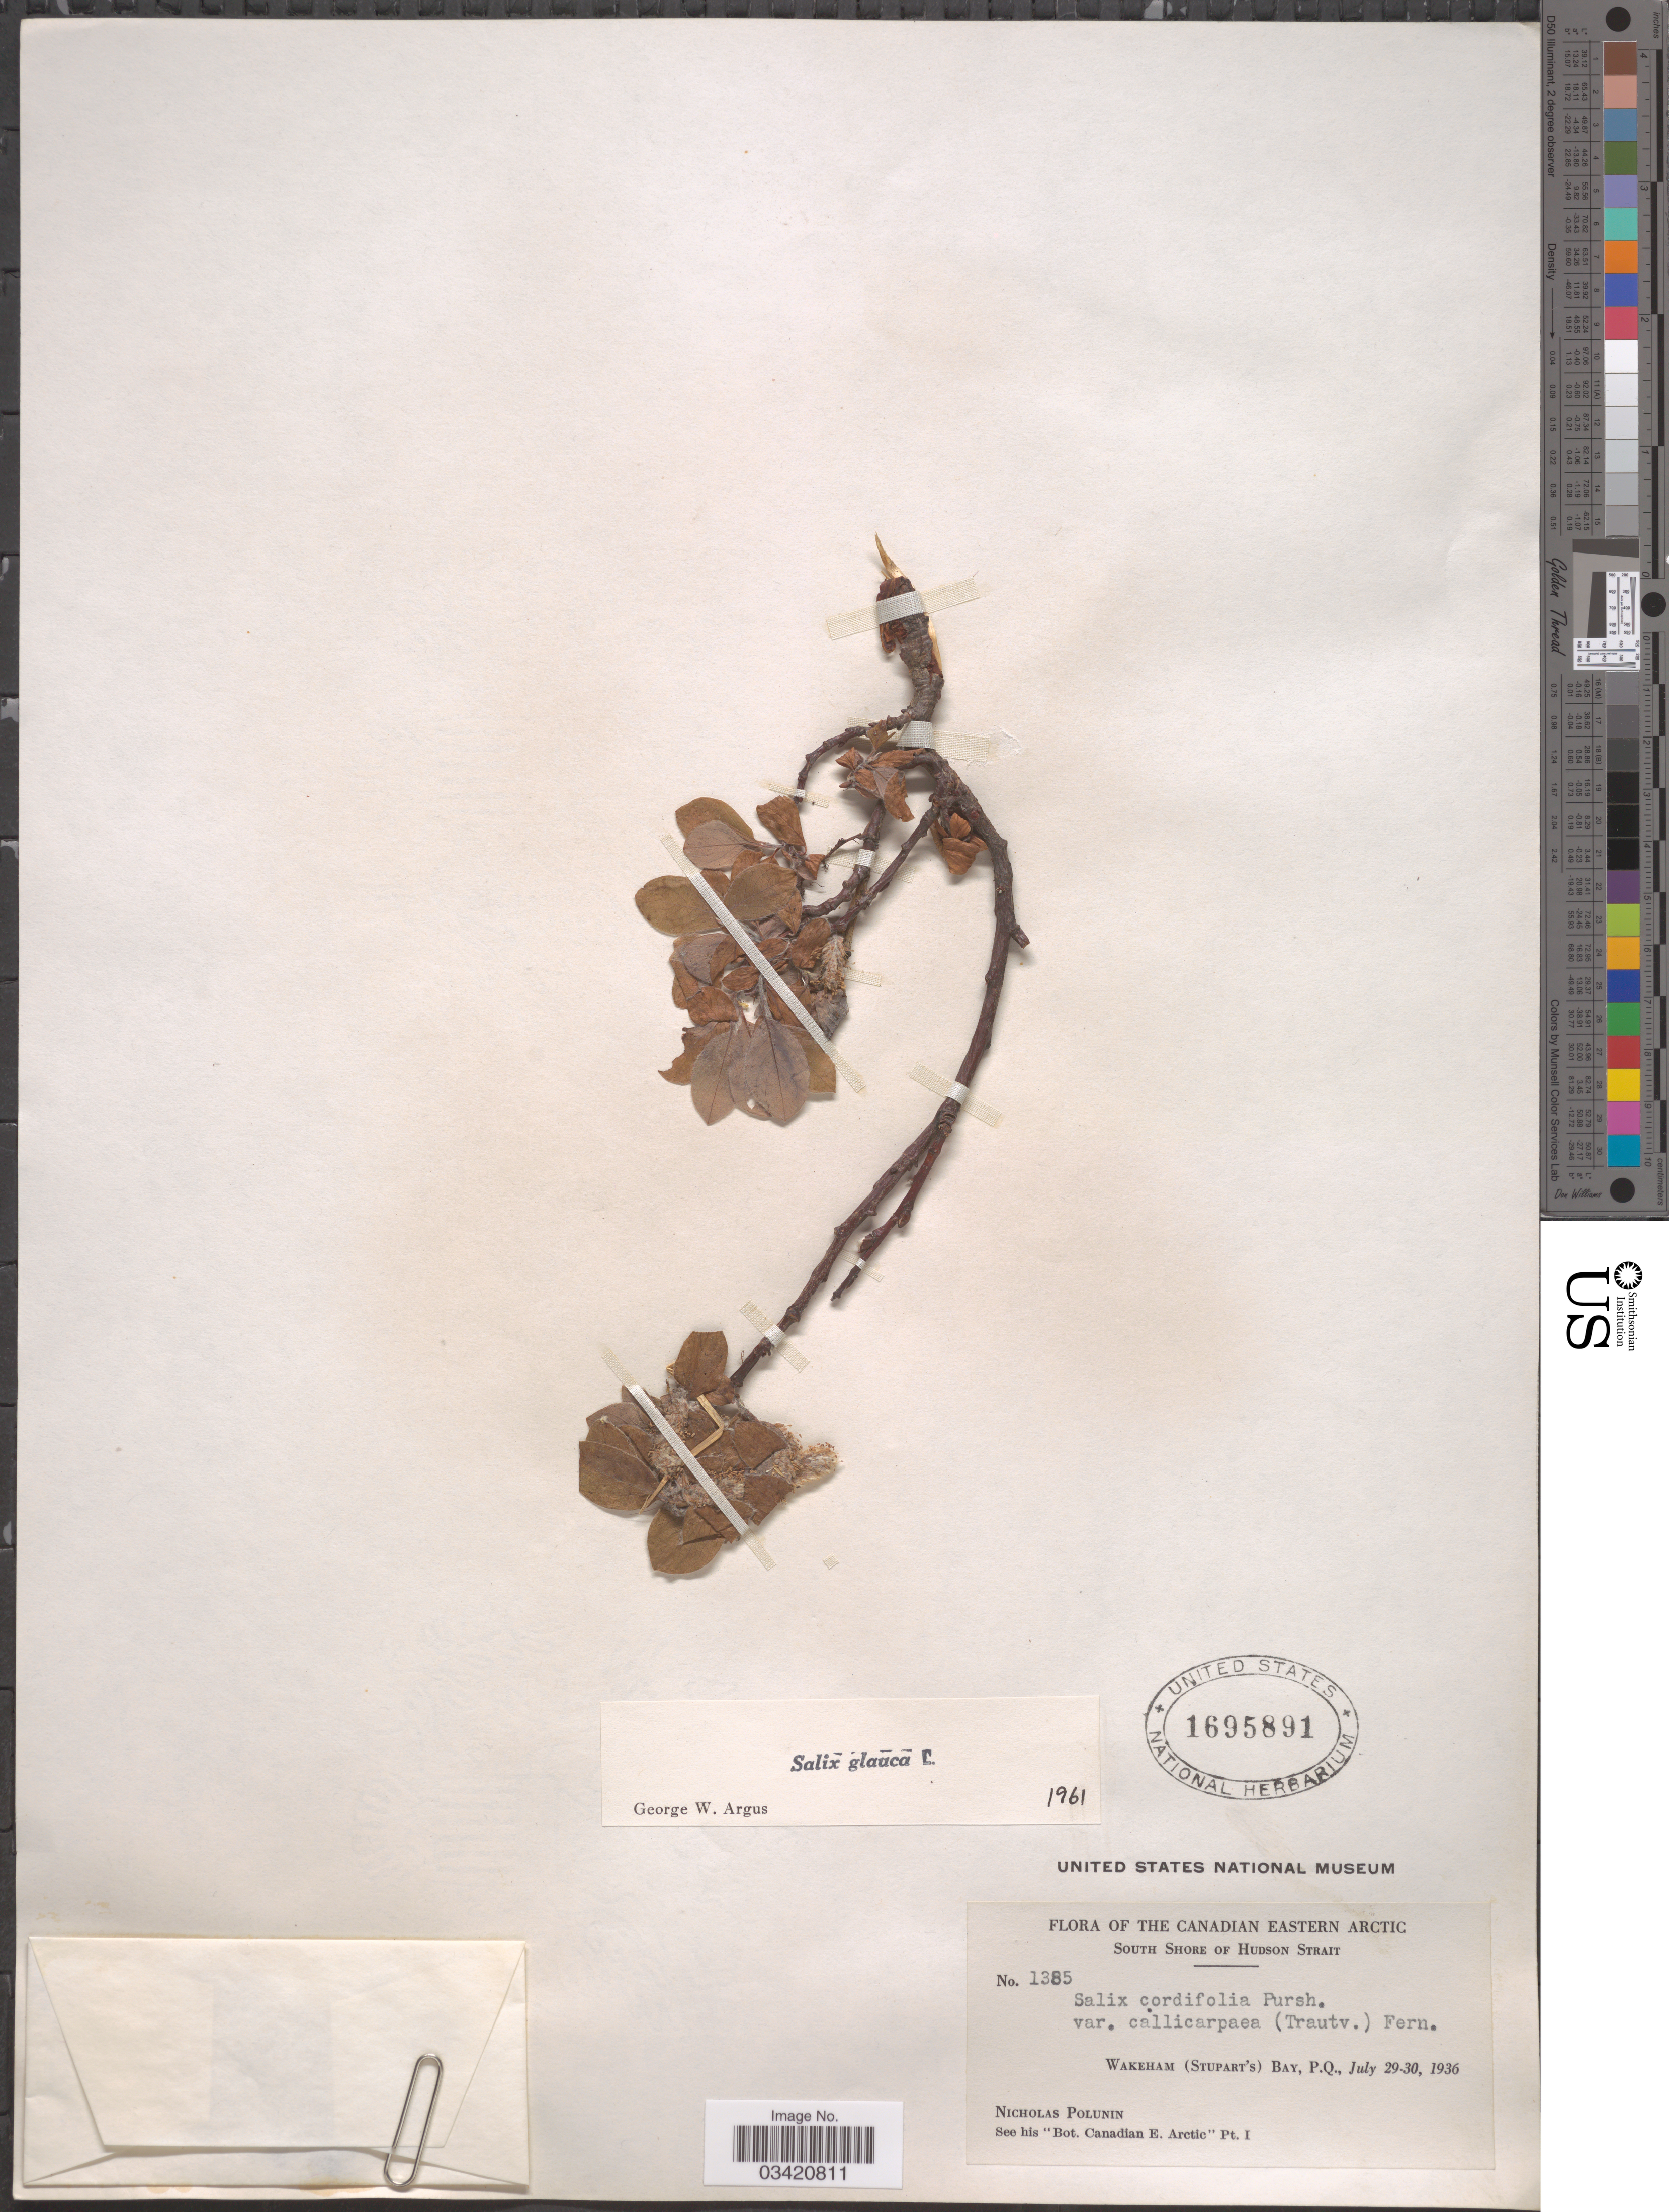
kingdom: Plantae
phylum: Tracheophyta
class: Magnoliopsida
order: Malpighiales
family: Salicaceae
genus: Salix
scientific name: Salix glauca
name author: L.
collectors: N. V. Polunin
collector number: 1385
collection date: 1936-07-29/1936-07-30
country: Canada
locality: Canadian Eastern Arctic. South Shore of Hudson Strait. Wakeham (Stupart's) Bay, P.Q.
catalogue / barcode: US 1695891